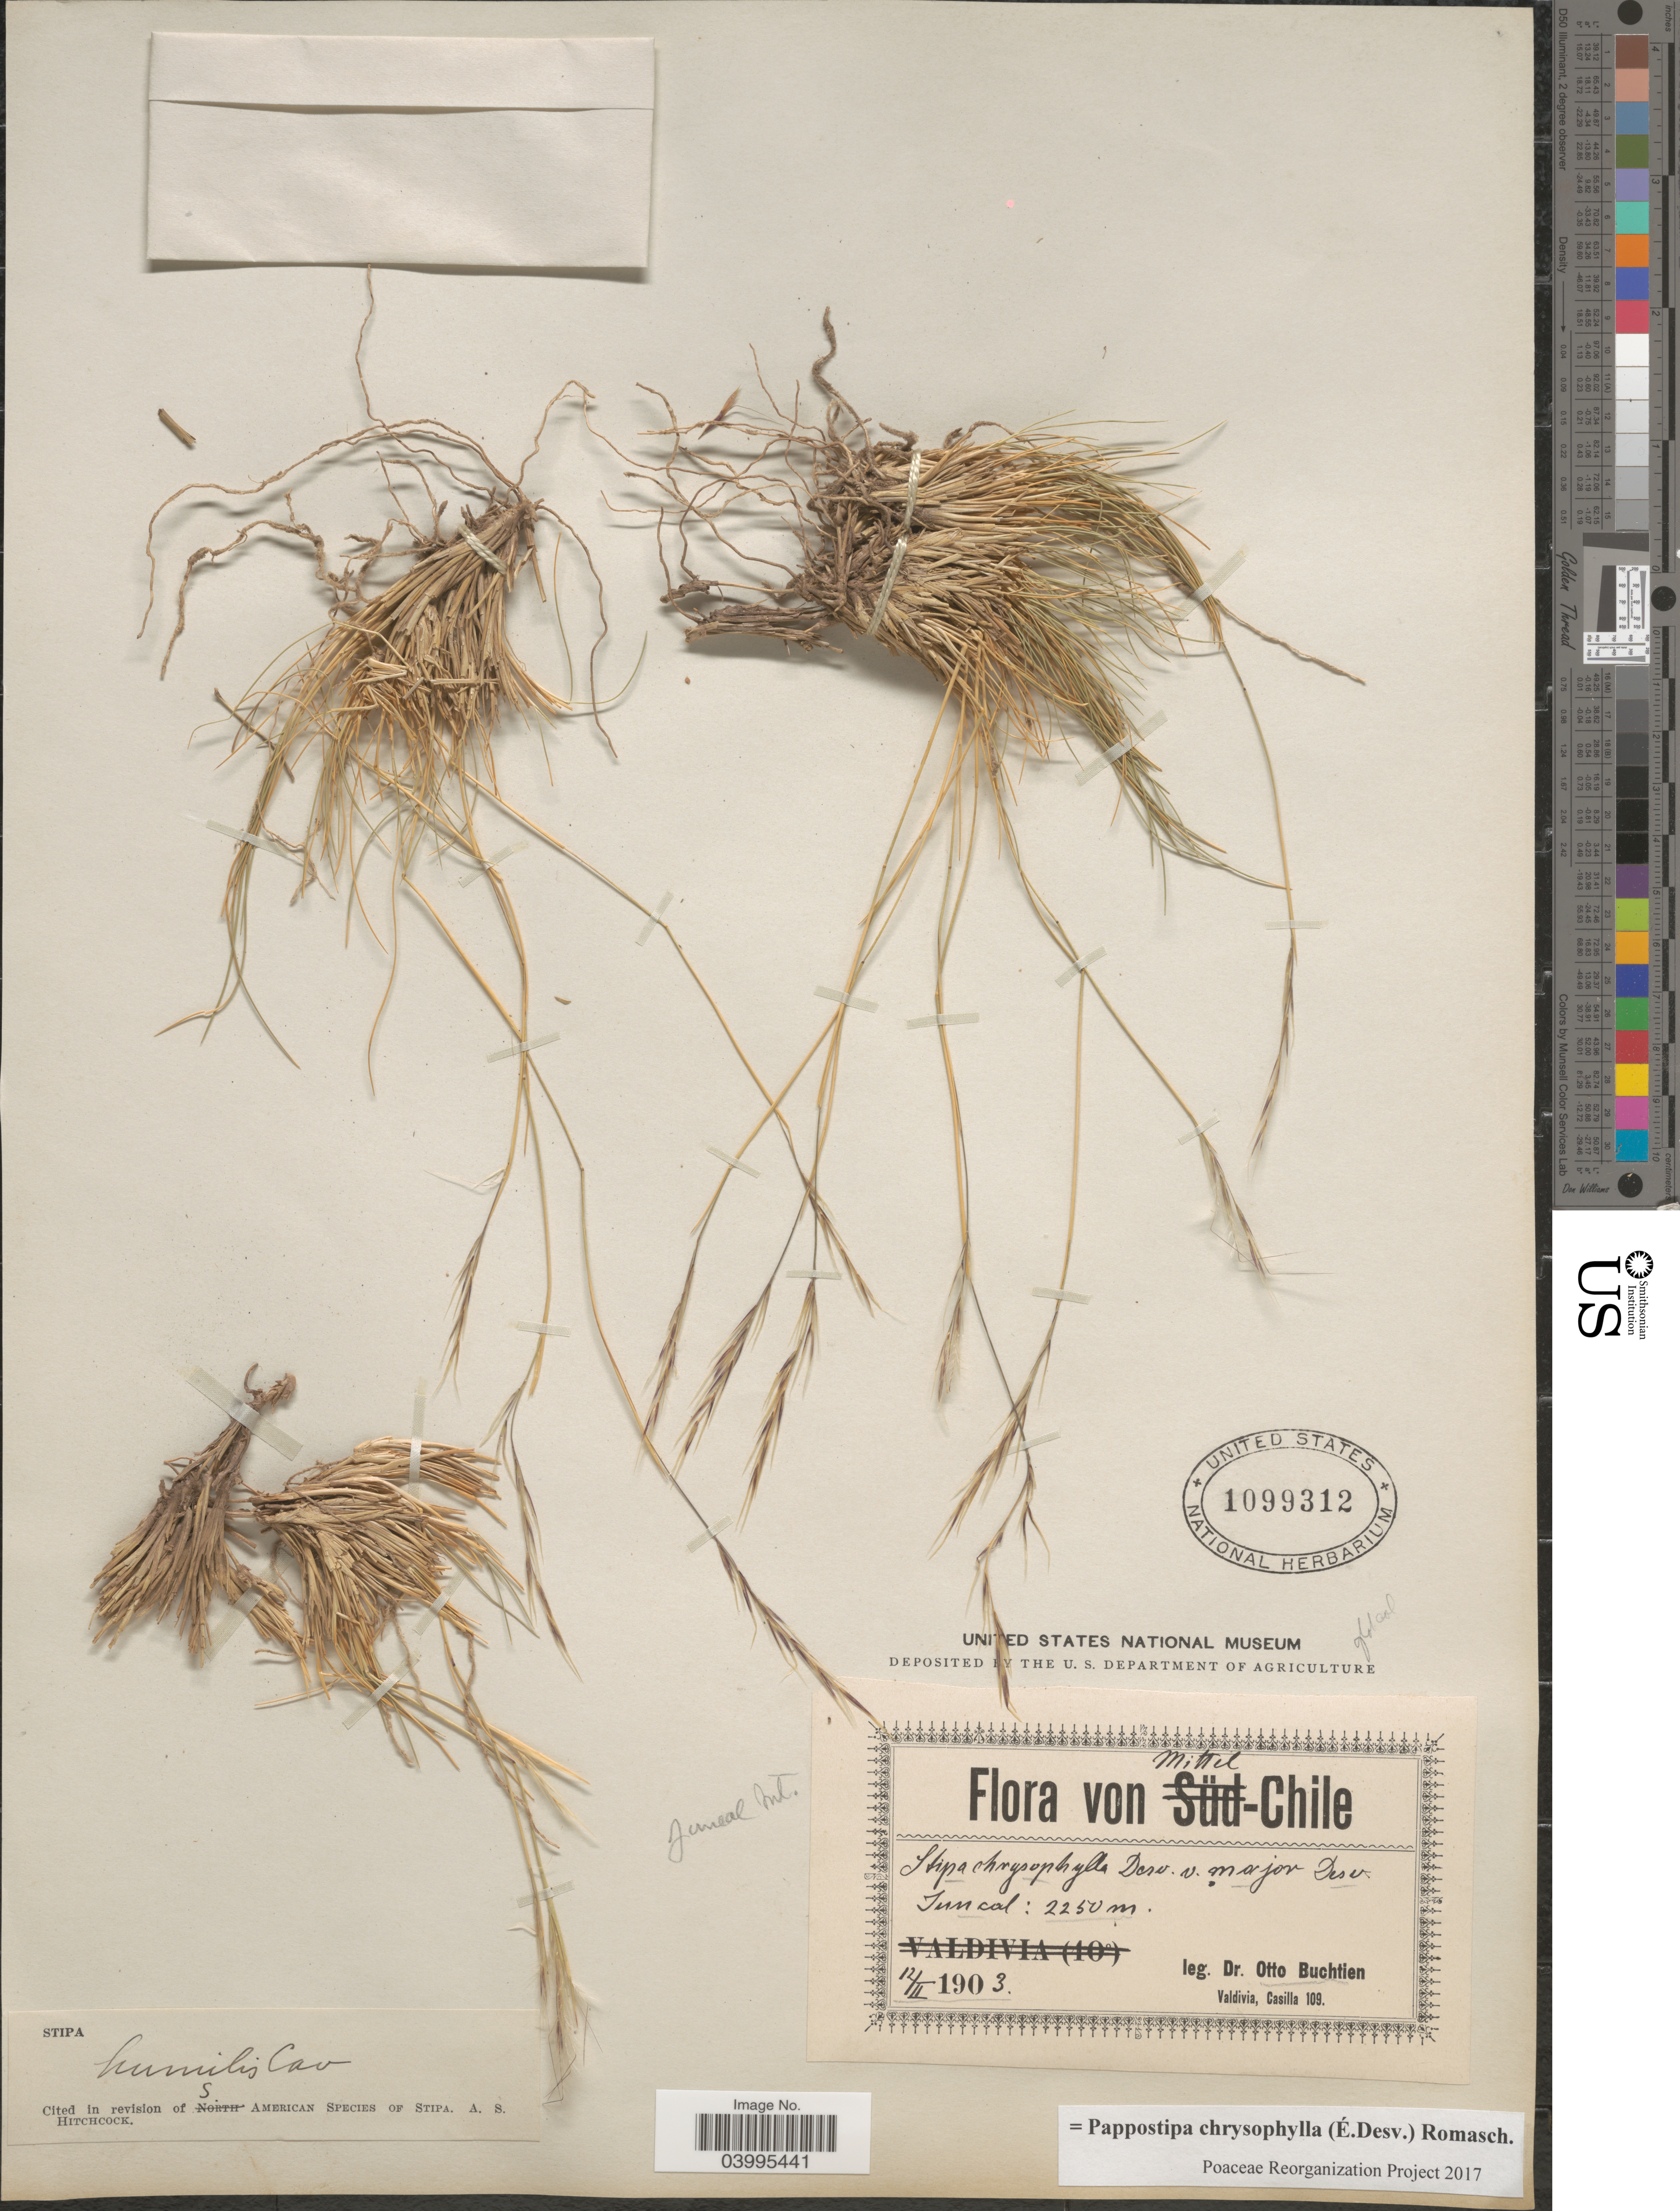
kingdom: Plantae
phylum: Tracheophyta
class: Liliopsida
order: Poales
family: Poaceae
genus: Pappostipa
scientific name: Pappostipa chrysophylla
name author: (É. Desv.) Romasch.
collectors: O. Buchtien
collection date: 1903-02-12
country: Chile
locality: Mittel-Chile. Juncal Mt. Juncal.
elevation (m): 2250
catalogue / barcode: US 1099312